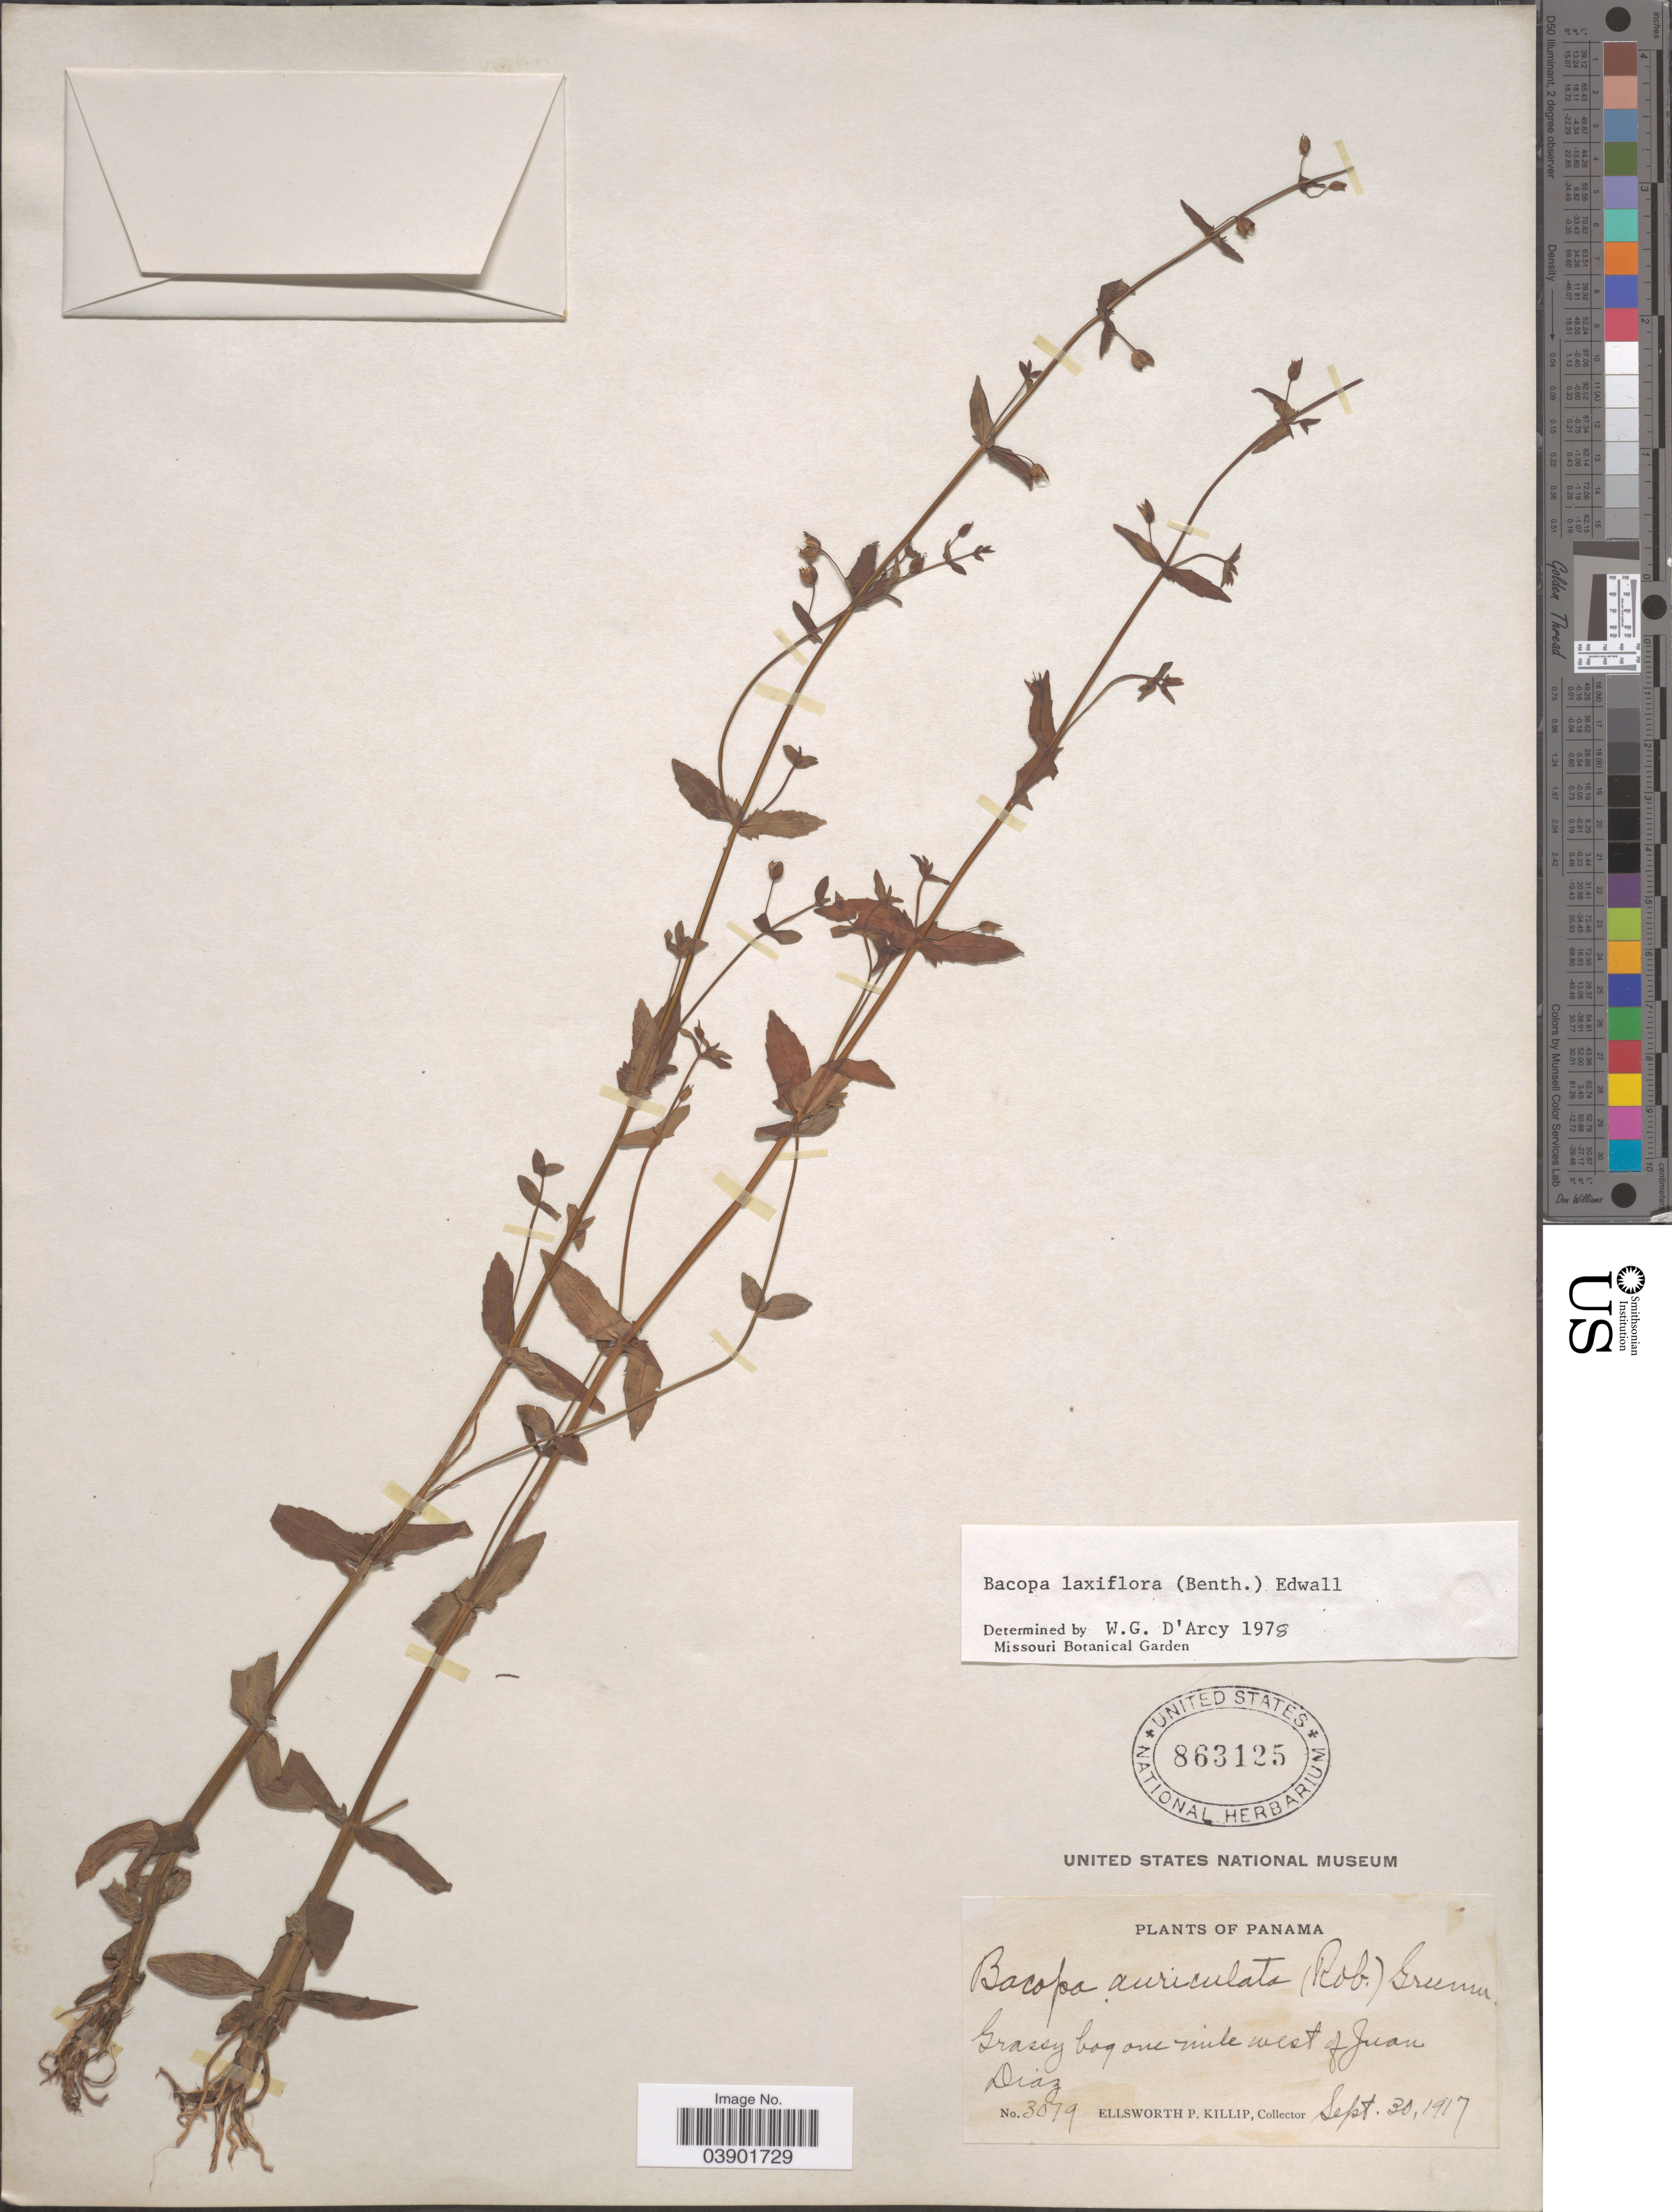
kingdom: Plantae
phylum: Tracheophyta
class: Magnoliopsida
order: Lamiales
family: Plantaginaceae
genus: Bacopa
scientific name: Bacopa laxiflora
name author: (Benth.) Wettst. ex Edwall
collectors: E. P. Killip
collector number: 3079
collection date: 1917-09-30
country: Panama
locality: Grassy bog one mile west of Juan Diaz.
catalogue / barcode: US 863125